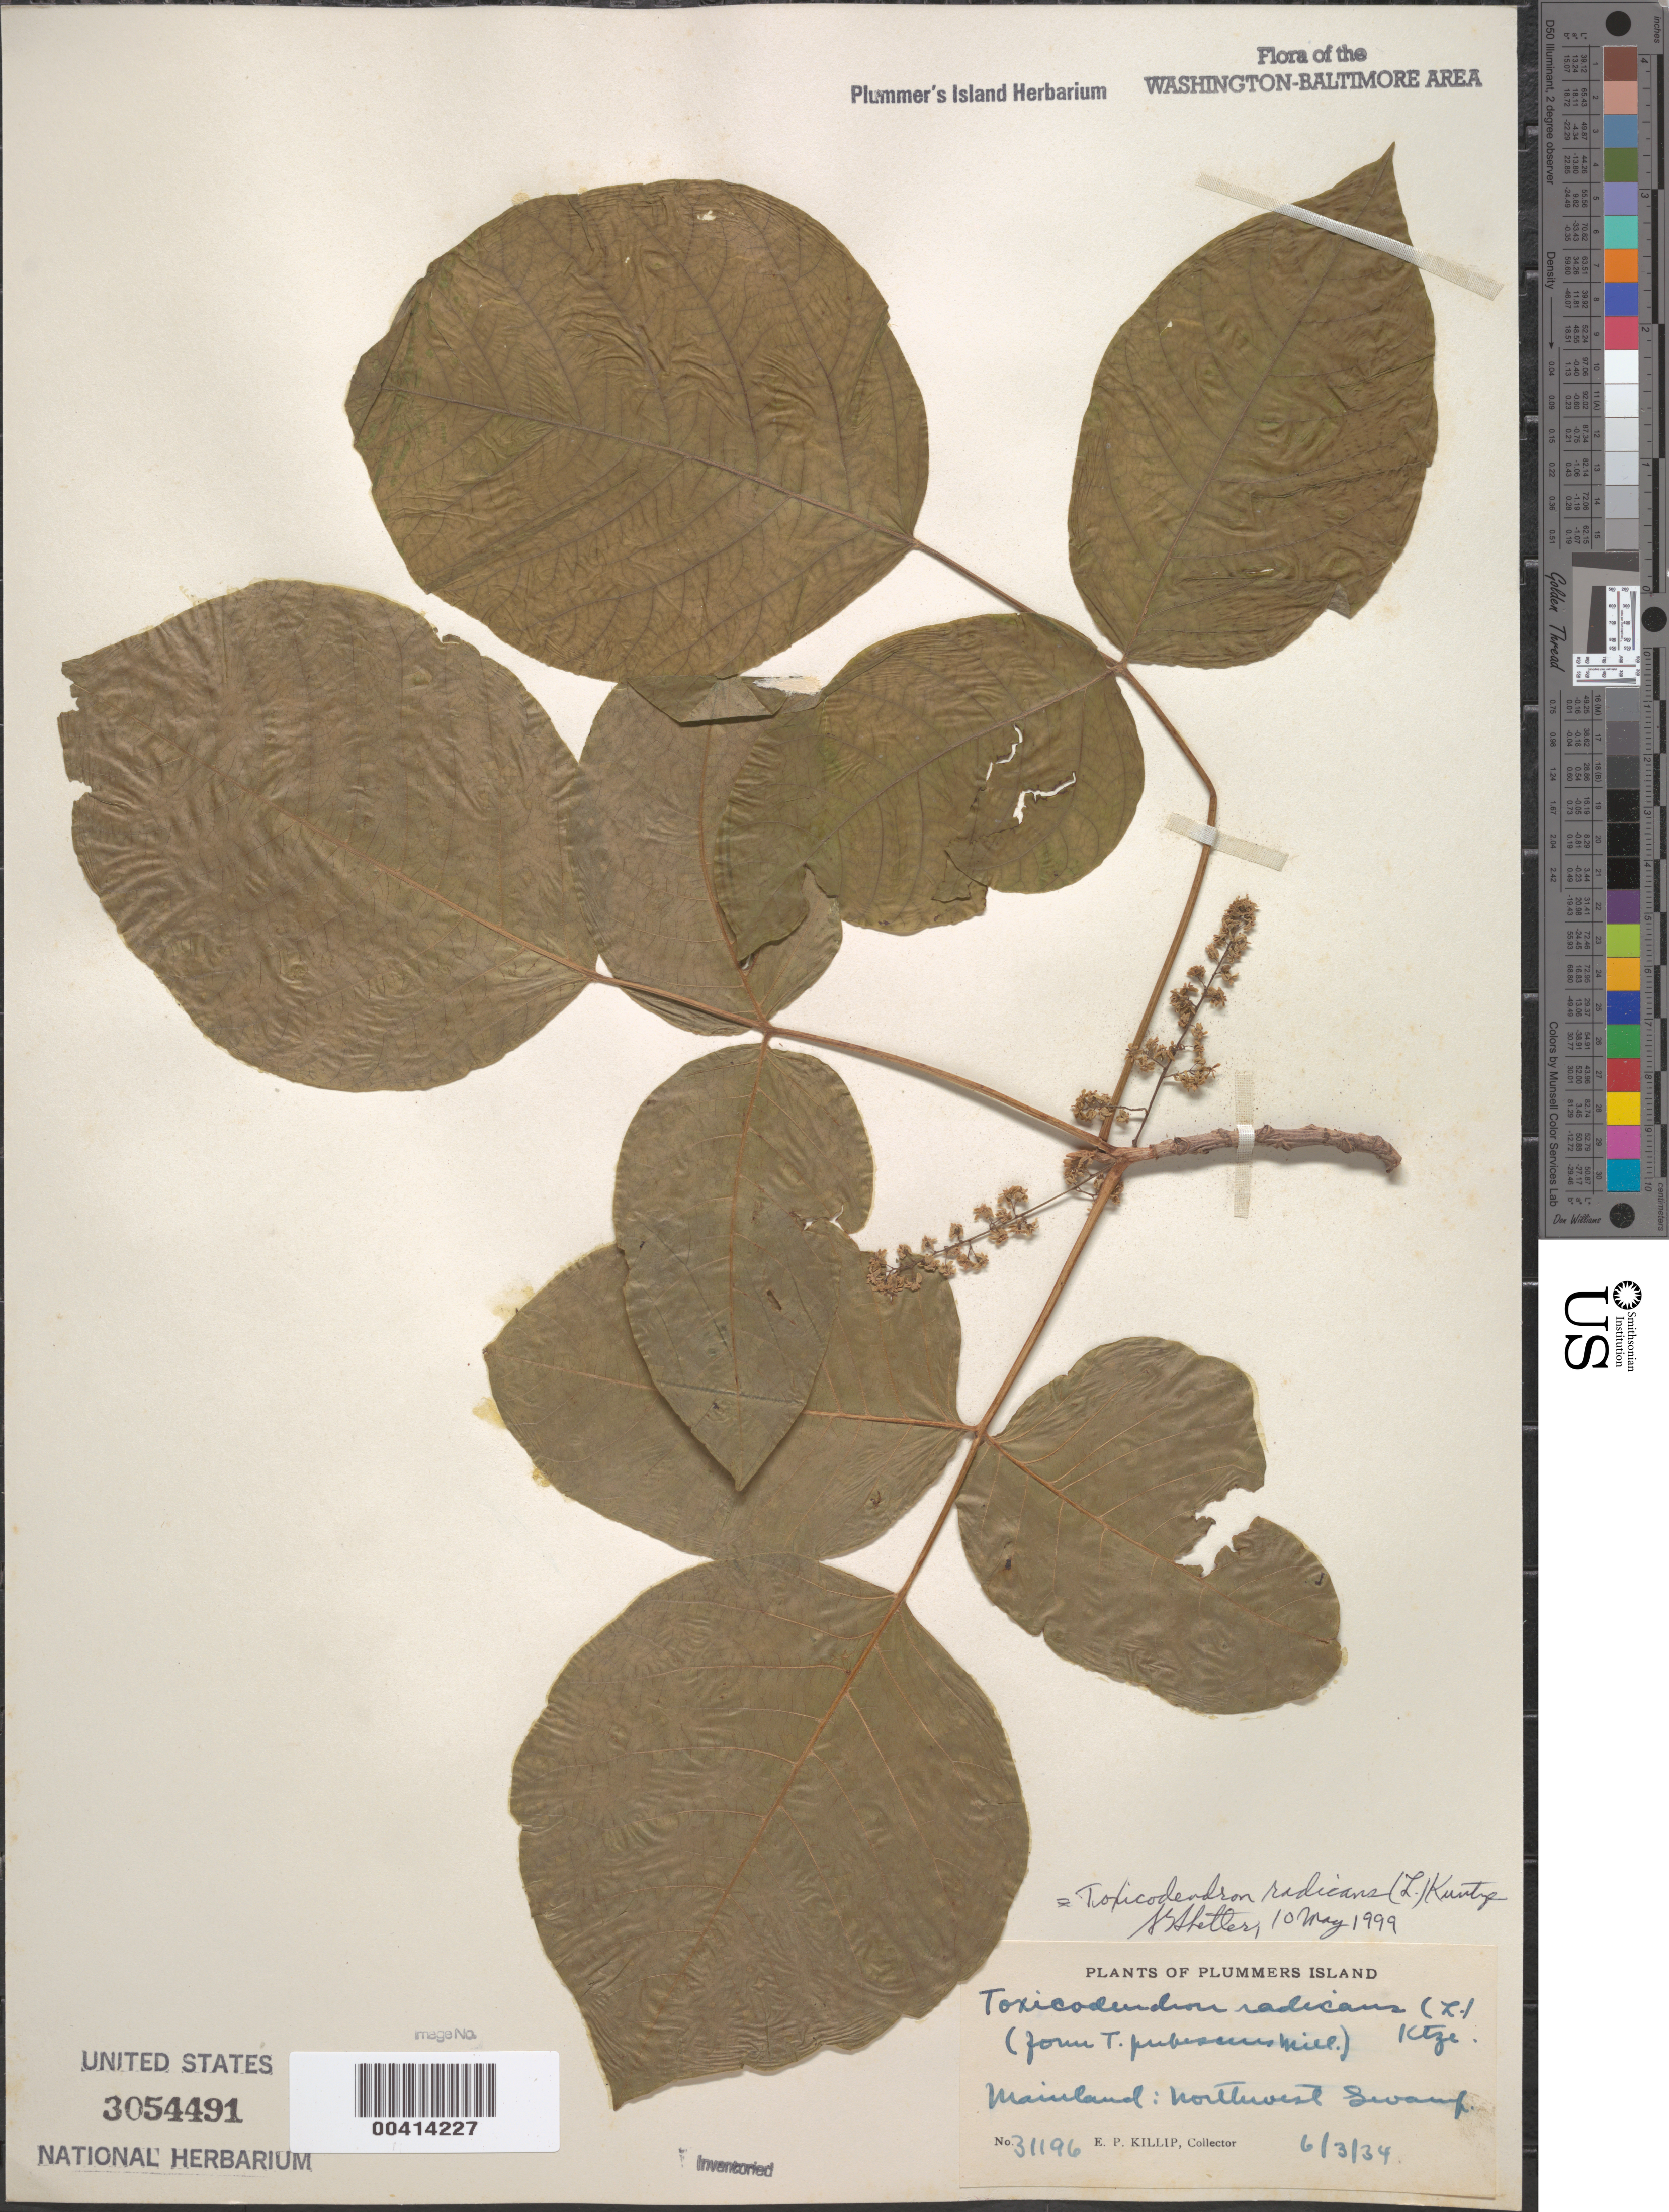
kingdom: Plantae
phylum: Tracheophyta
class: Magnoliopsida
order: Sapindales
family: Anacardiaceae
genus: Toxicodendron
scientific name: Toxicodendron radicans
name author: (L.) Kuntze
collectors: E. P. Killip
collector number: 31196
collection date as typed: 03 Jun 1934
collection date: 1934-06-03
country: United States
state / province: Maryland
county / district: Montgomery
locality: Plummer's Island; Mainland, northwest swamp C. & O. Canal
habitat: Swamp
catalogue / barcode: US 3054491